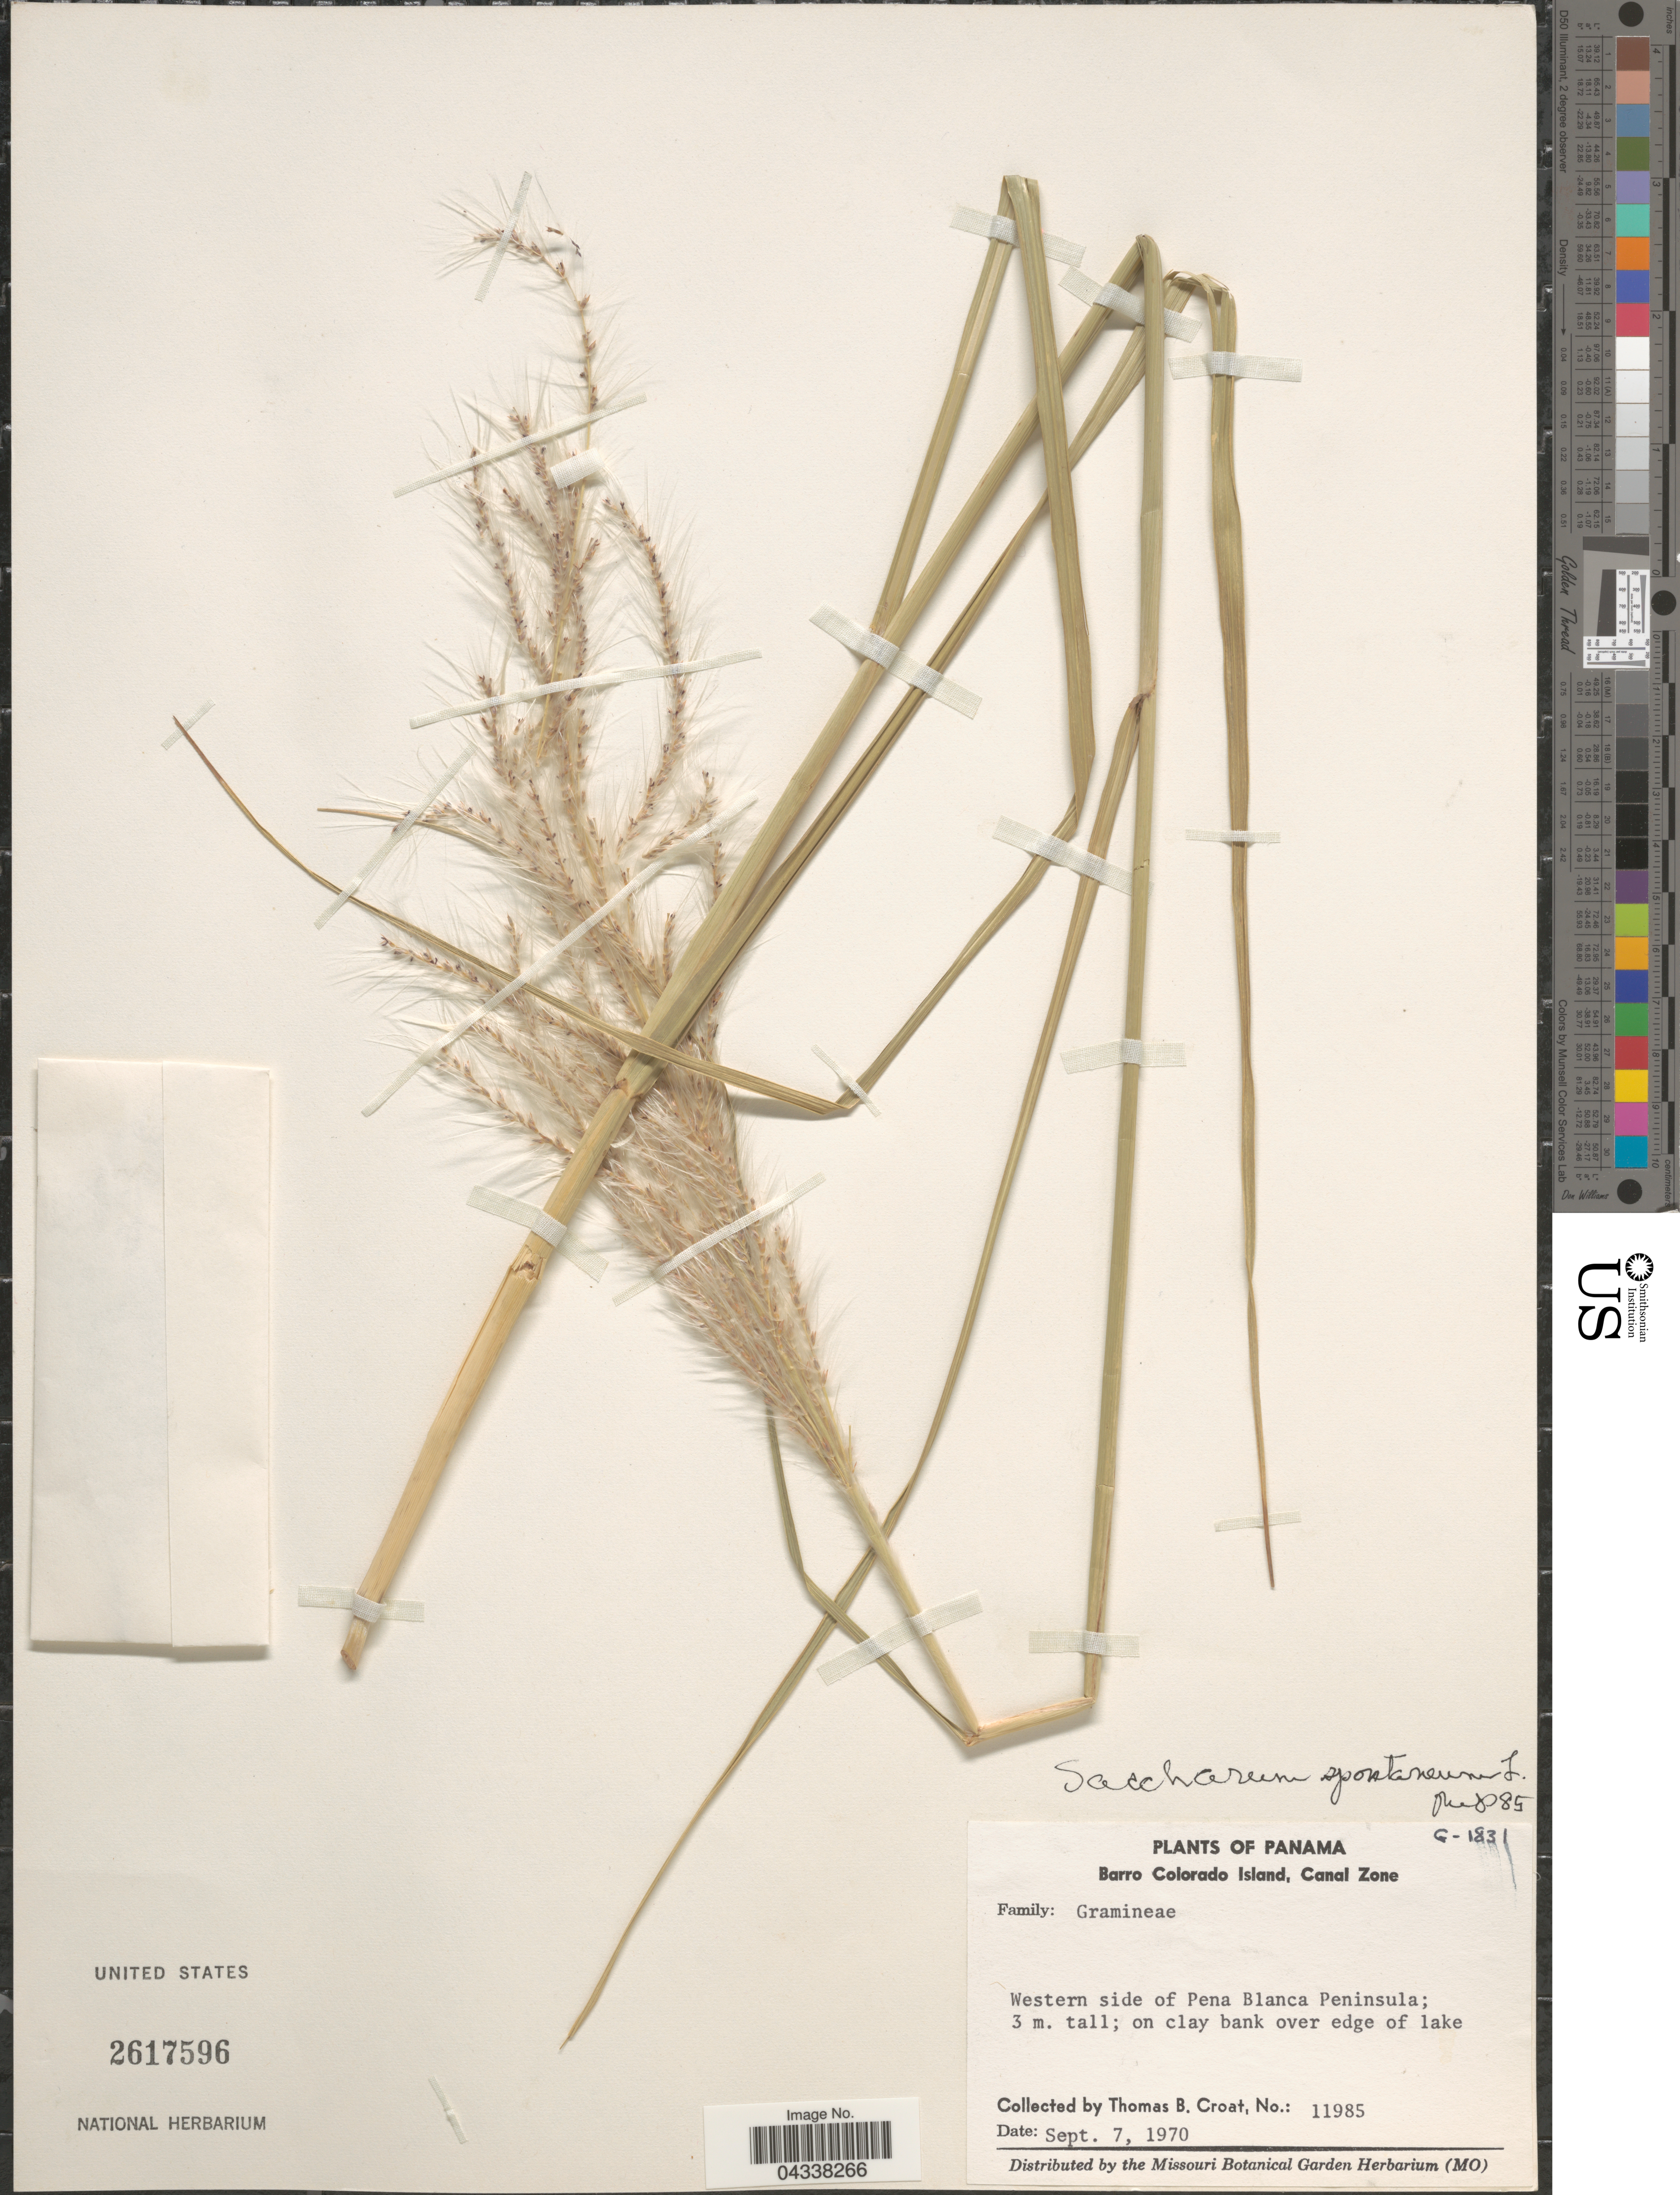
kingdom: Plantae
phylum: Tracheophyta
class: Liliopsida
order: Poales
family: Poaceae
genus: Saccharum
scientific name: Saccharum spontaneum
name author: L.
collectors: T. B. Croat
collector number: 11985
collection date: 1970-09-07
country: Panama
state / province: Panamá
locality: Barro Colorado Island, Canal Zone. Western side of Pena Blanca Peninsula.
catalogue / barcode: US 2617596